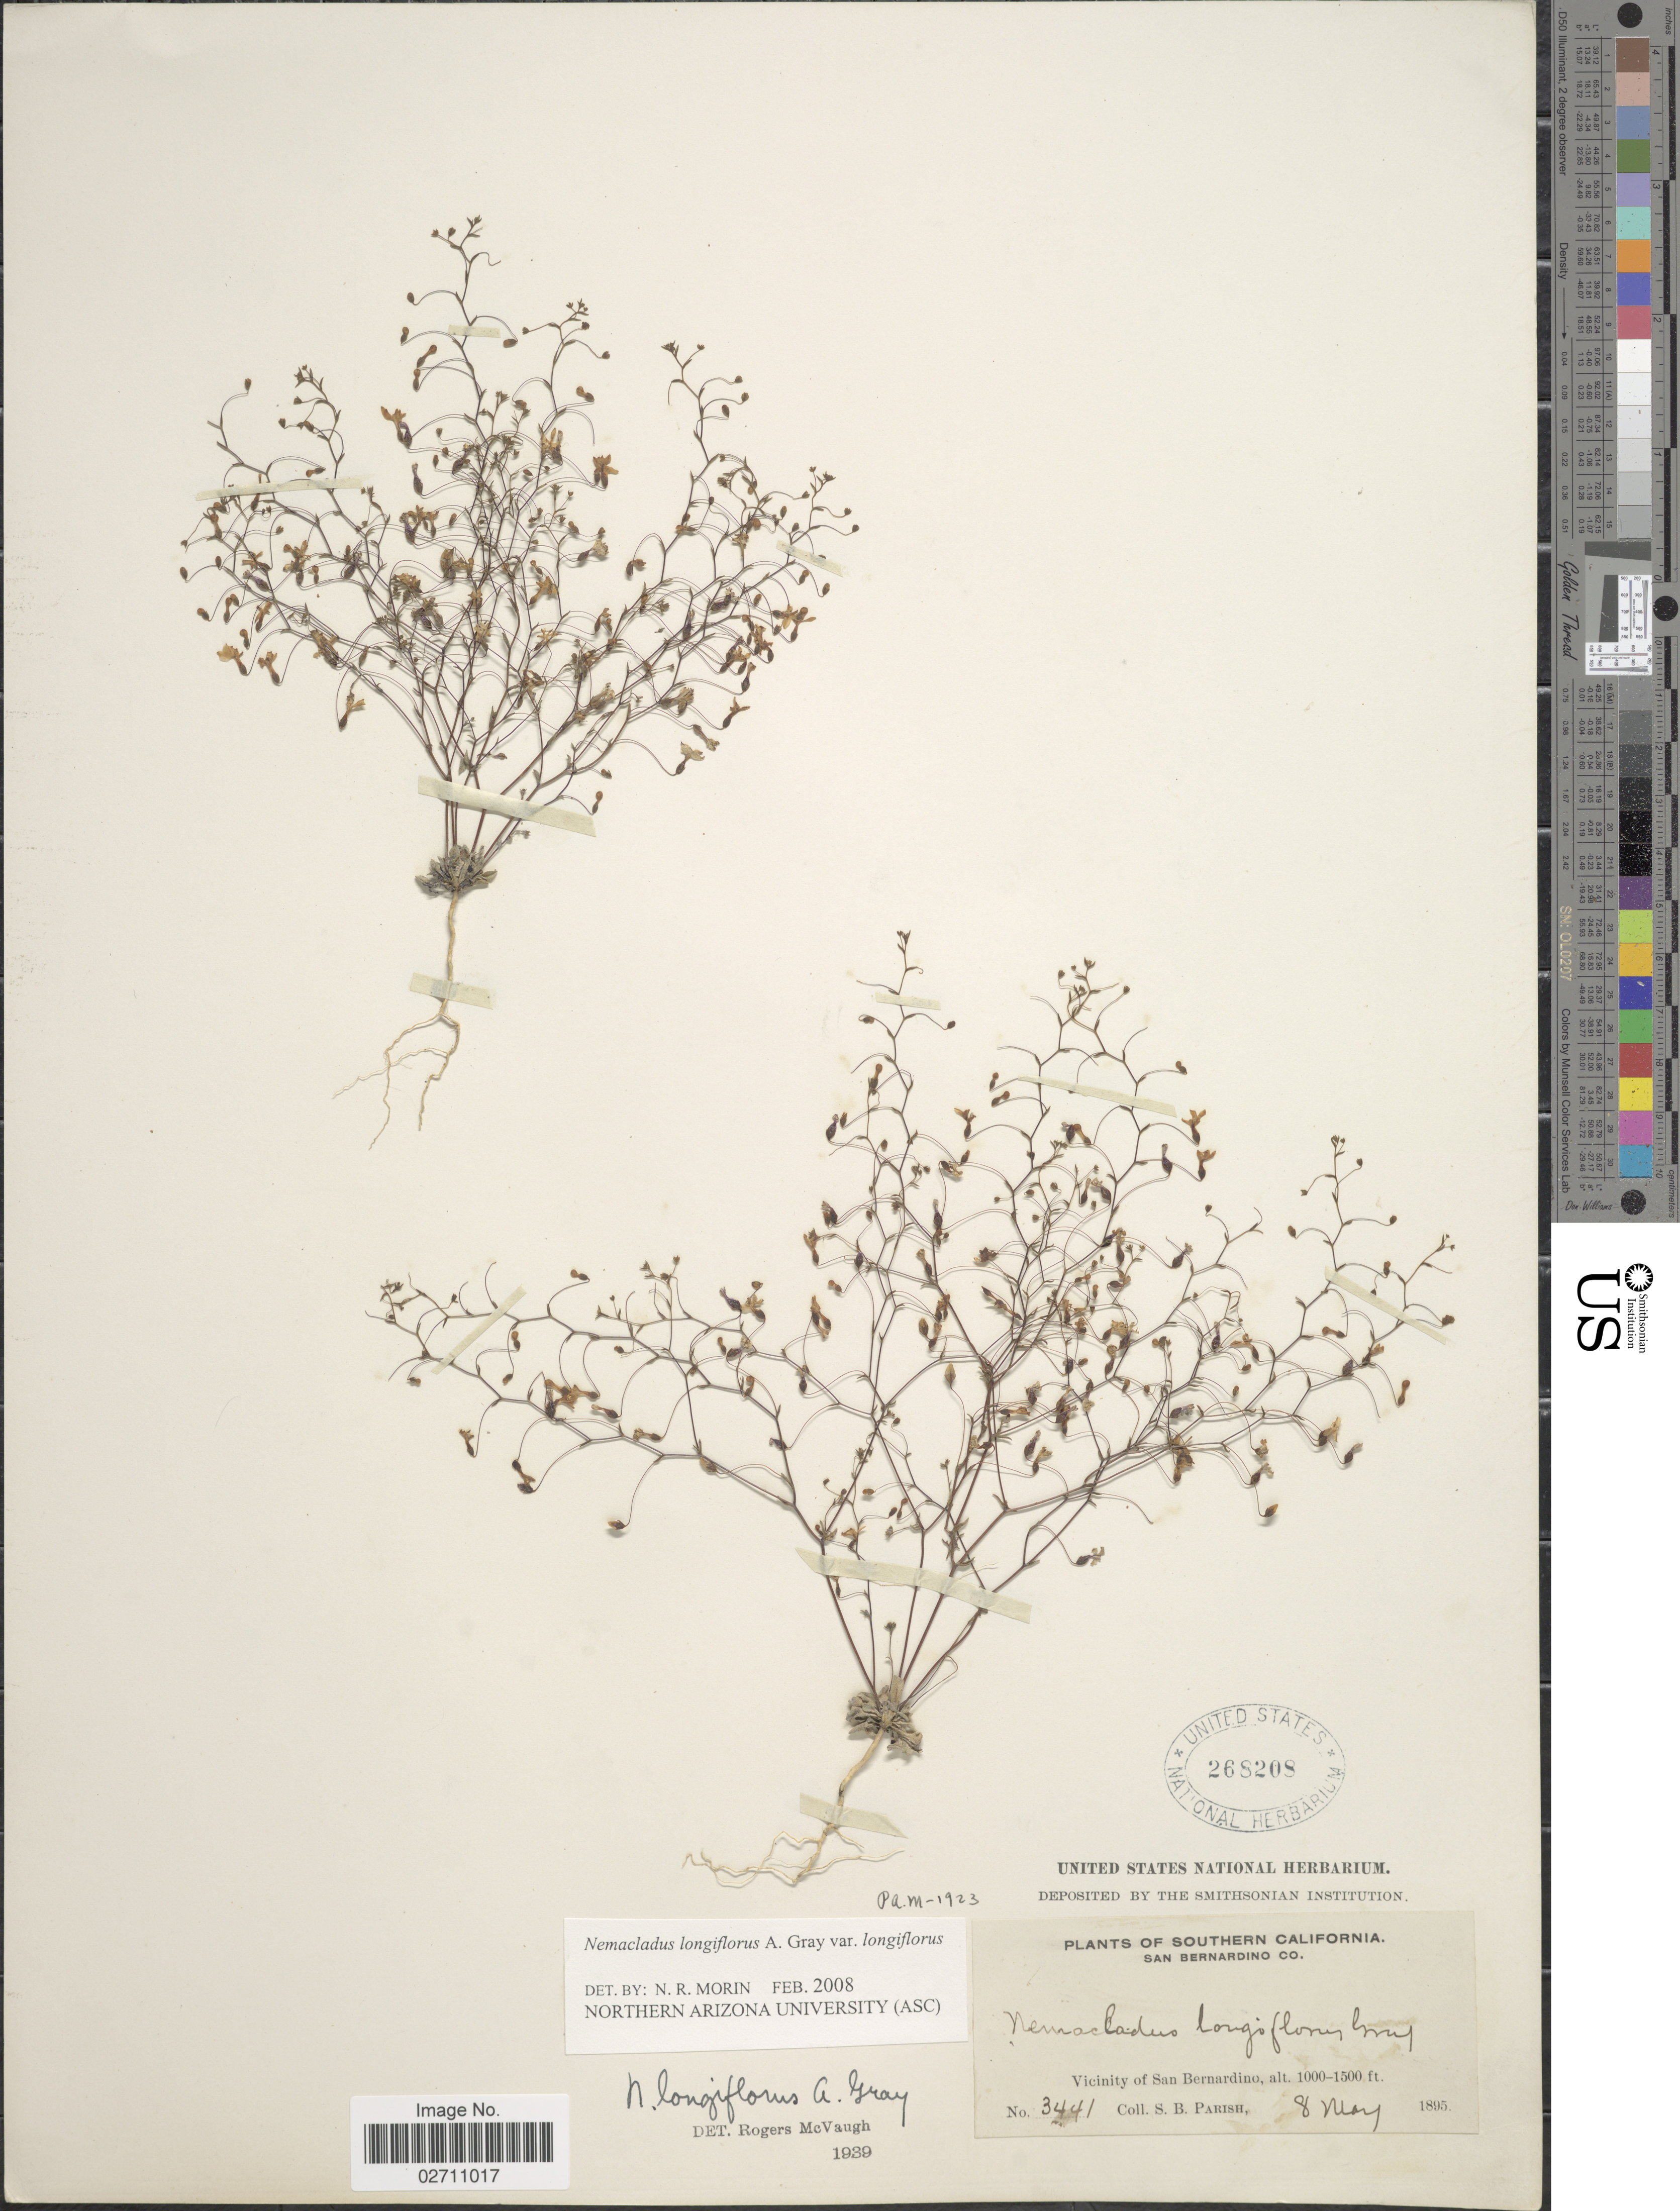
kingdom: Plantae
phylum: Tracheophyta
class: Magnoliopsida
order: Asterales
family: Campanulaceae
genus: Nemacladus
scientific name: Nemacladus longiflorus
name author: A. Gray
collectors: S. B. Parish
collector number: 3441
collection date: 1895-05-08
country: United States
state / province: California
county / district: San Bernardino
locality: Southern California, San Bernardino Co., Vicinity of San Bernardino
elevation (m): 305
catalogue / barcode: US 268208